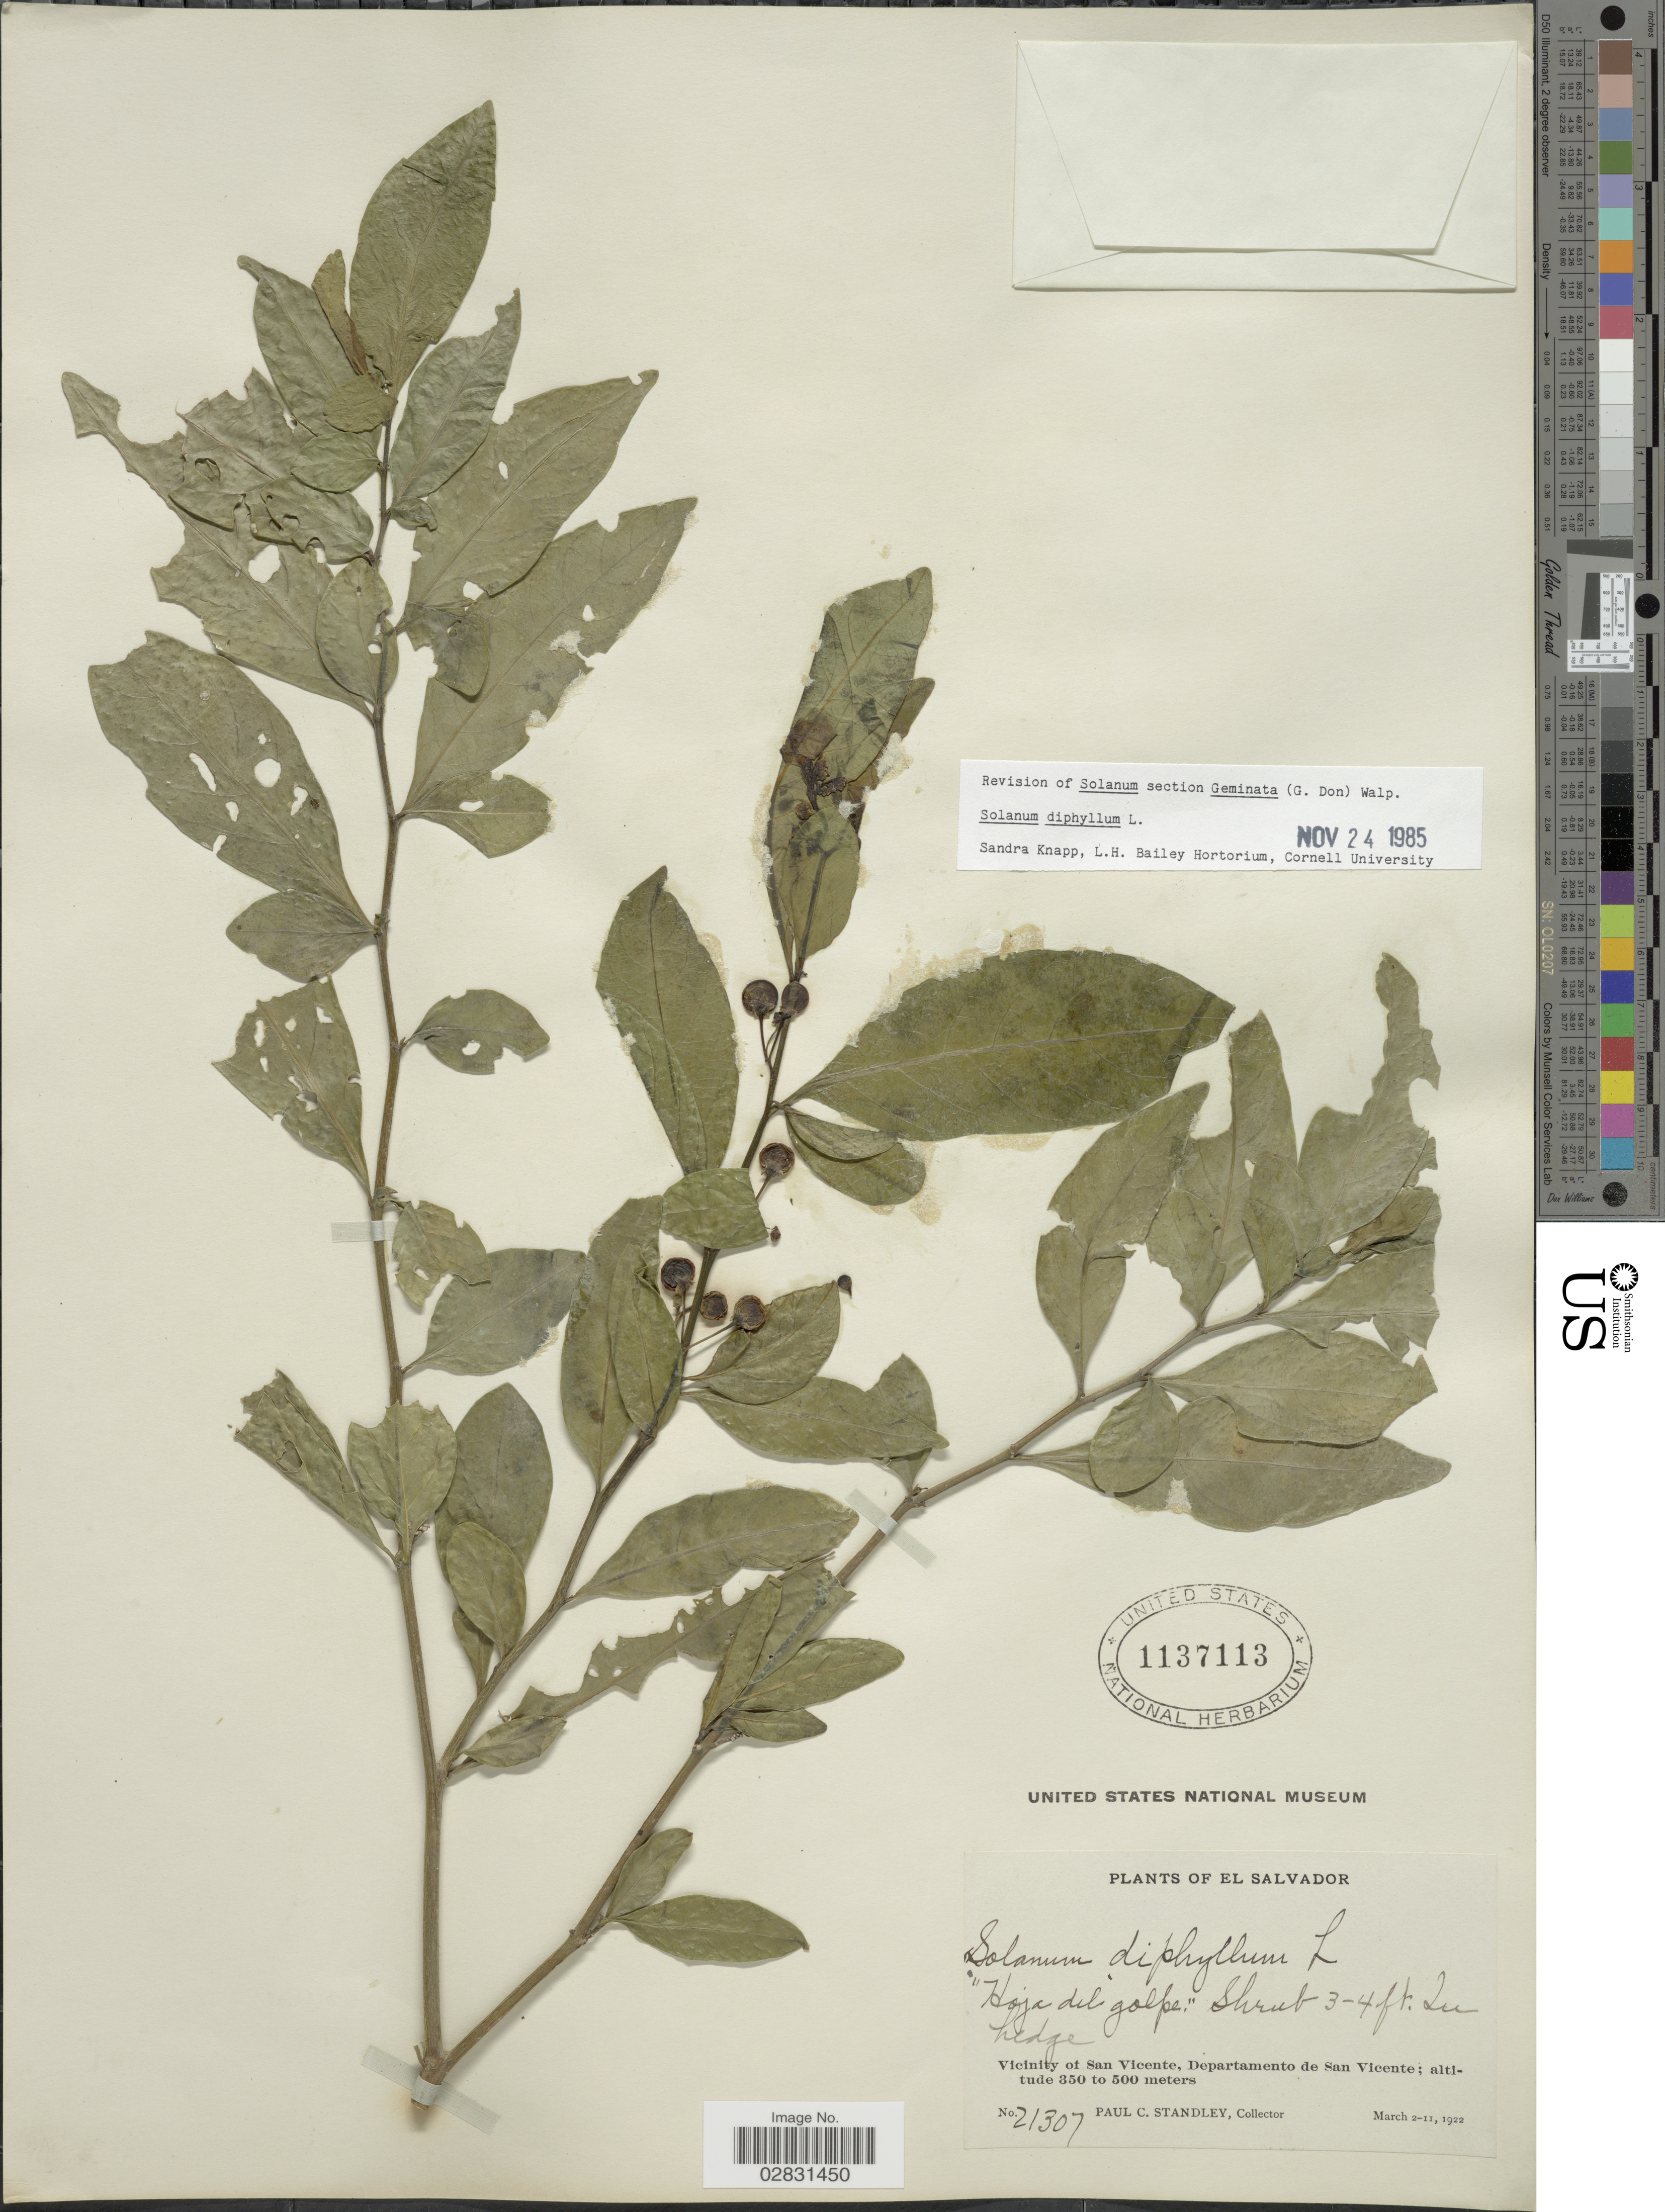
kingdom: Plantae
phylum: Tracheophyta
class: Magnoliopsida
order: Solanales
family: Solanaceae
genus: Solanum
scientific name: Solanum diphyllum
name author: L.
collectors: P. C. Standley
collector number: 21307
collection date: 1922-03-02/1922-03-11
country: El Salvador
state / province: San Vincente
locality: Vicinity of San Vicente, Departamento de San Vicente.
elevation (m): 350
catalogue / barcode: US 1137113